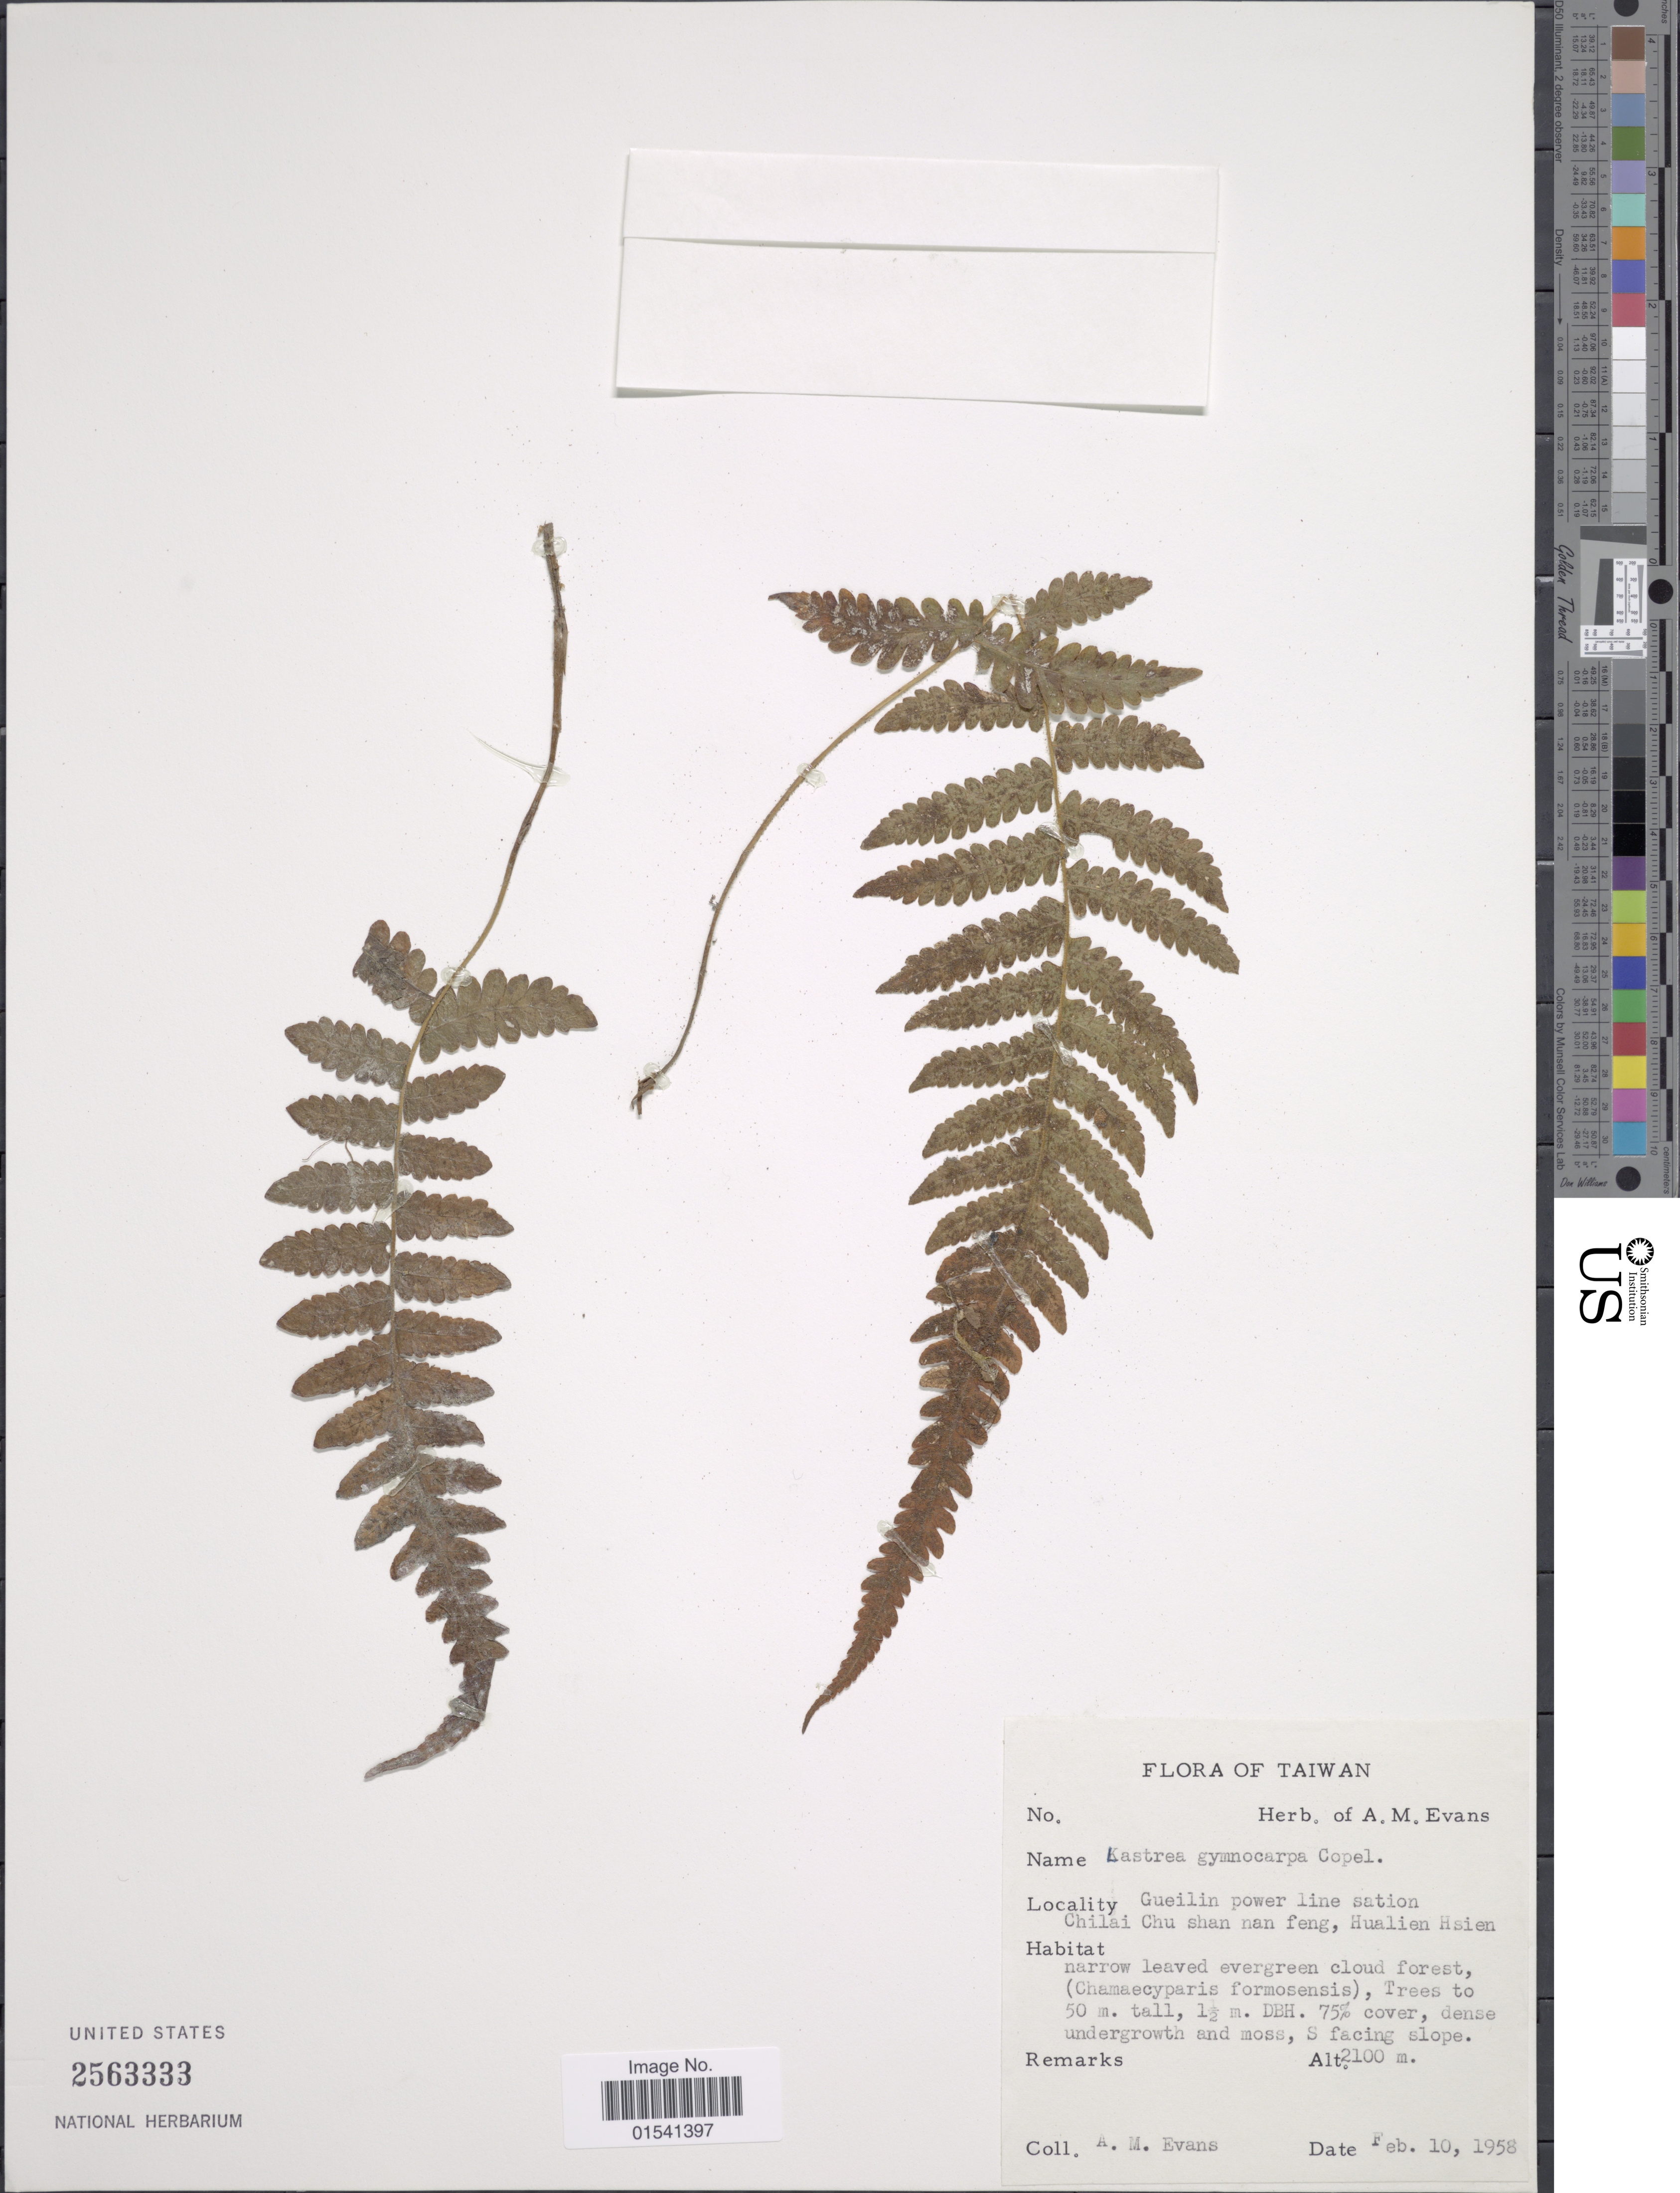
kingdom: Plantae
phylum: Tracheophyta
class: Polypodiopsida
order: Polypodiales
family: Thelypteridaceae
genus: Stegnogramma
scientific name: Stegnogramma gymnocarpa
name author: (Copel.) K. Iwats.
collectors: A. M. Evans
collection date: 1958-02-10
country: Taiwan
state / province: Hualien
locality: Gueilin power line station Chilai shan nan feng, Hualien Hsien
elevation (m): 2100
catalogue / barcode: US 2563333